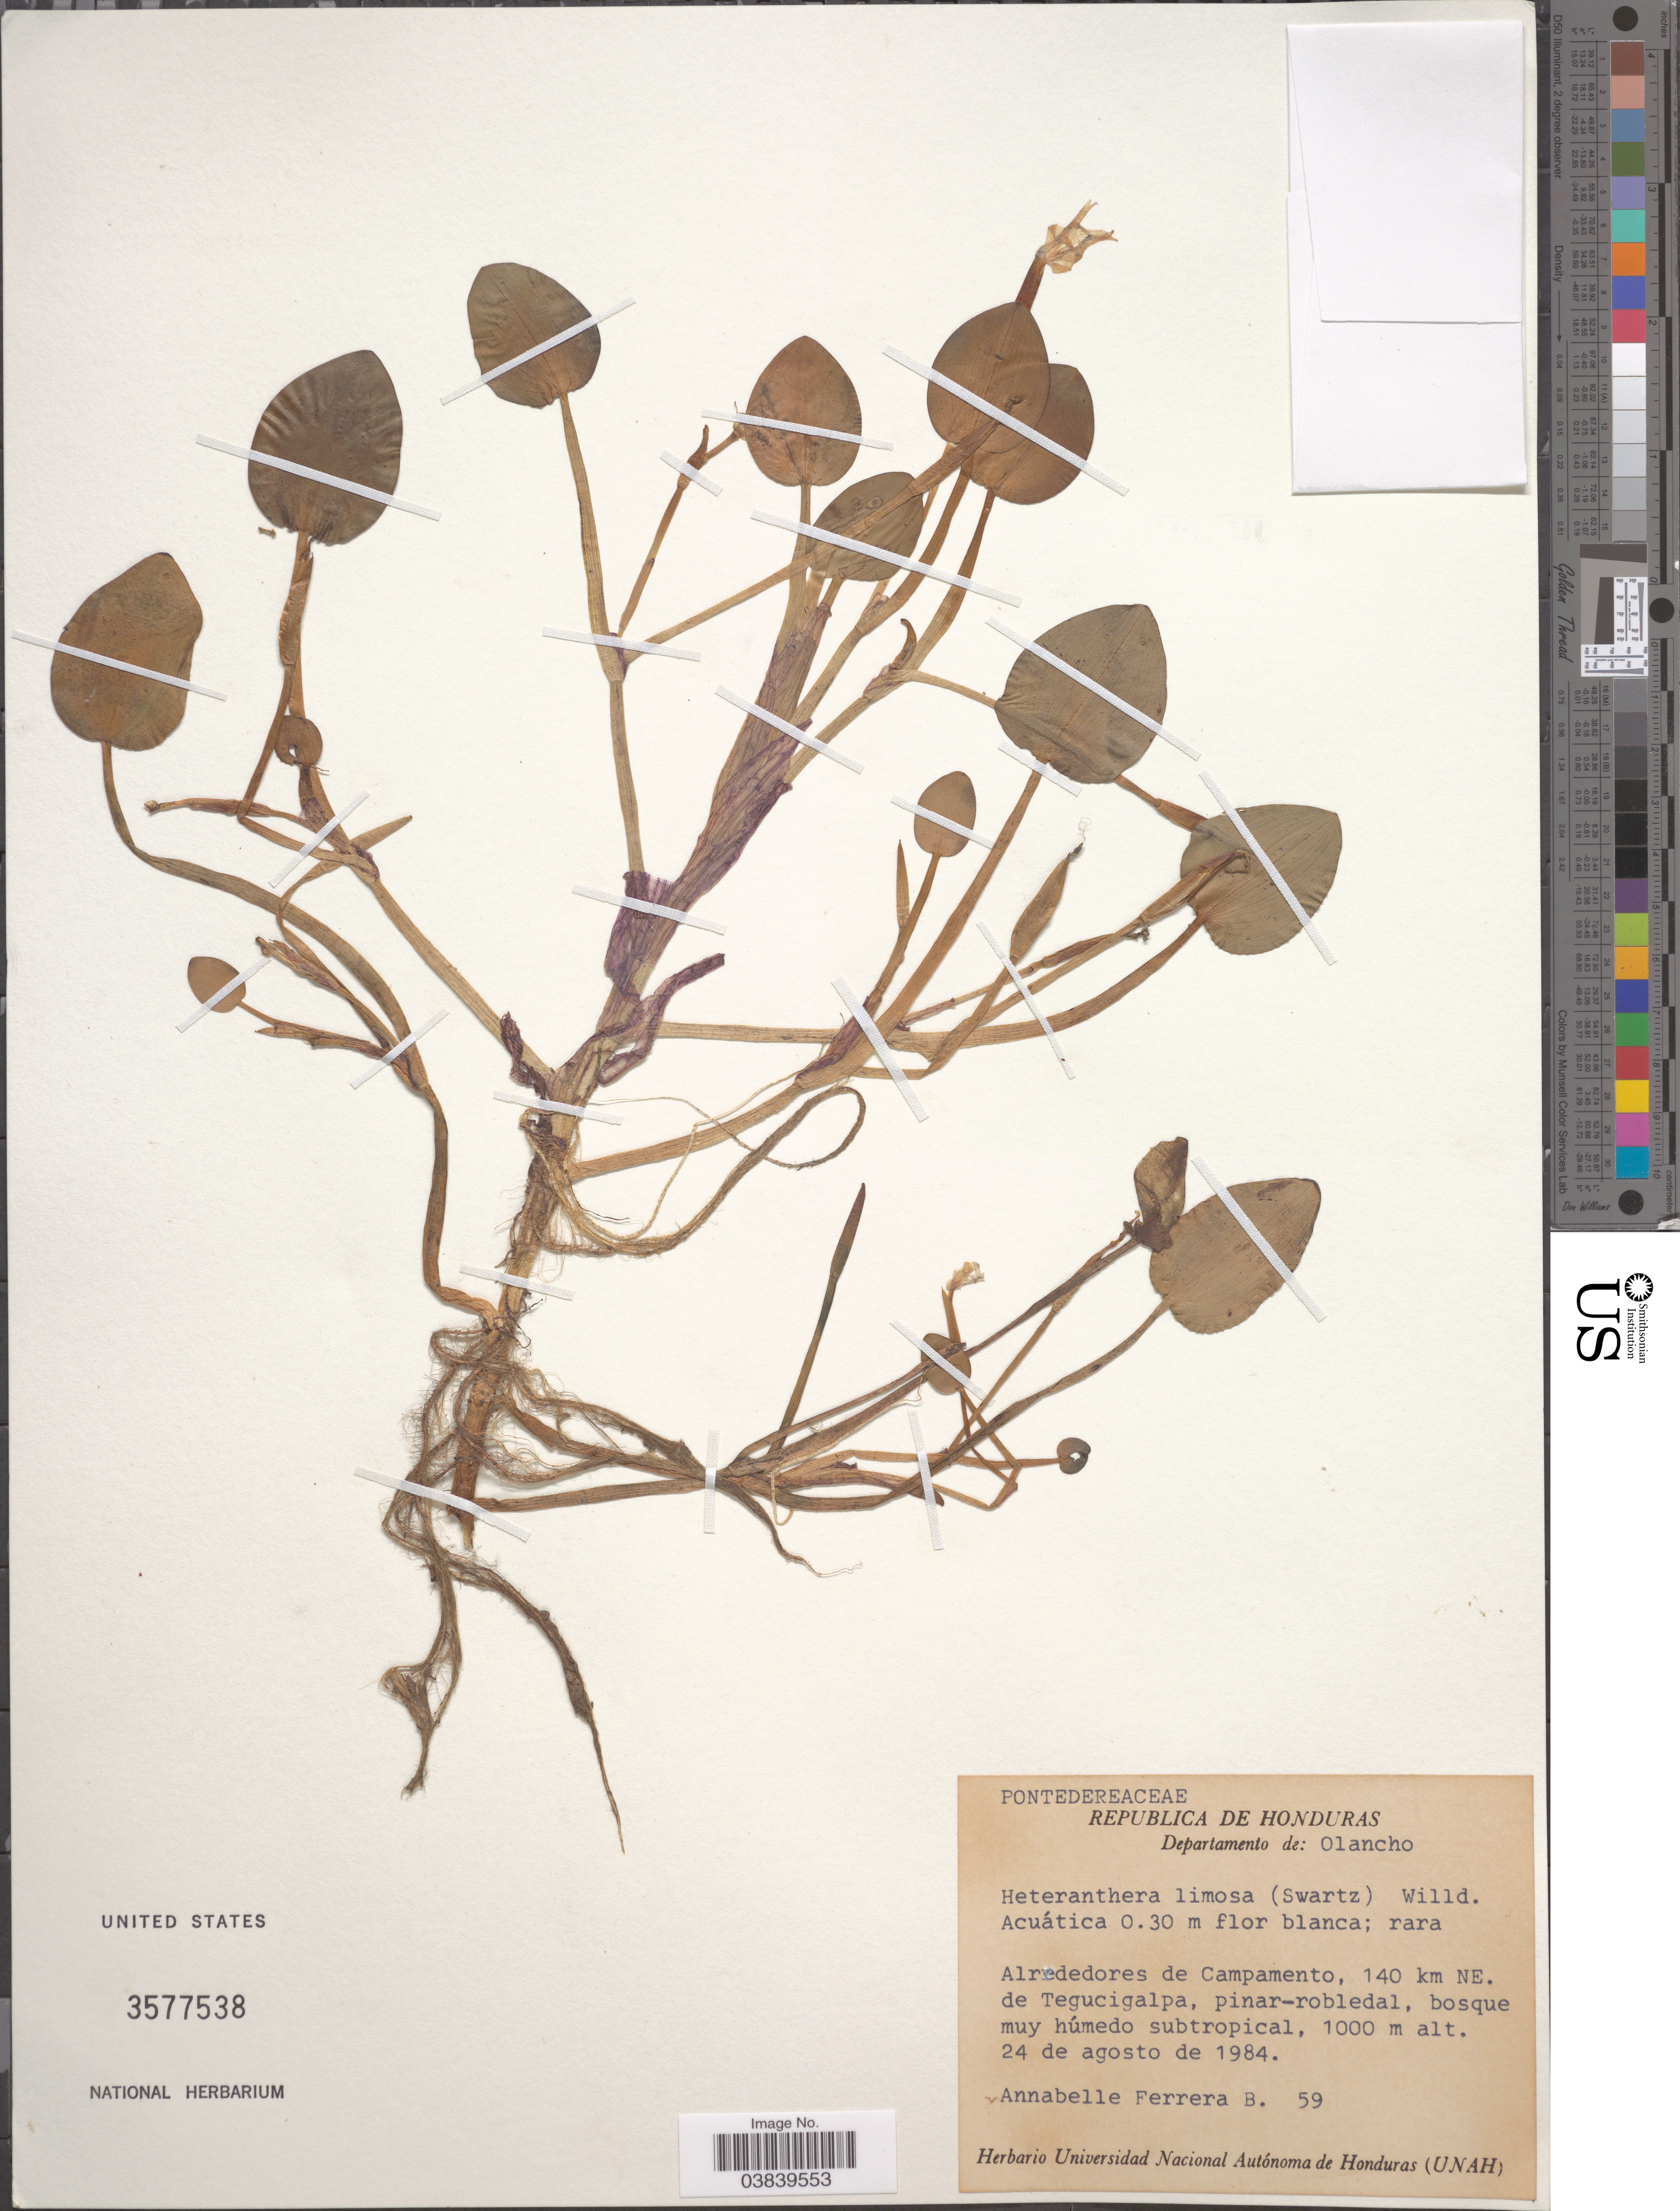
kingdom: Plantae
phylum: Tracheophyta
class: Liliopsida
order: Commelinales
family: Pontederiaceae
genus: Heteranthera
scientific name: Heteranthera limosa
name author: (Sw.) Willd.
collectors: A. Ferrera B.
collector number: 59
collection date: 1984-08-24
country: Honduras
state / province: Olancho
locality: Departamento de: Olancho. Alrededores de Campamento, 140 km NE. de Tegucigalpa.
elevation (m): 1000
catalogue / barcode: US 3577538